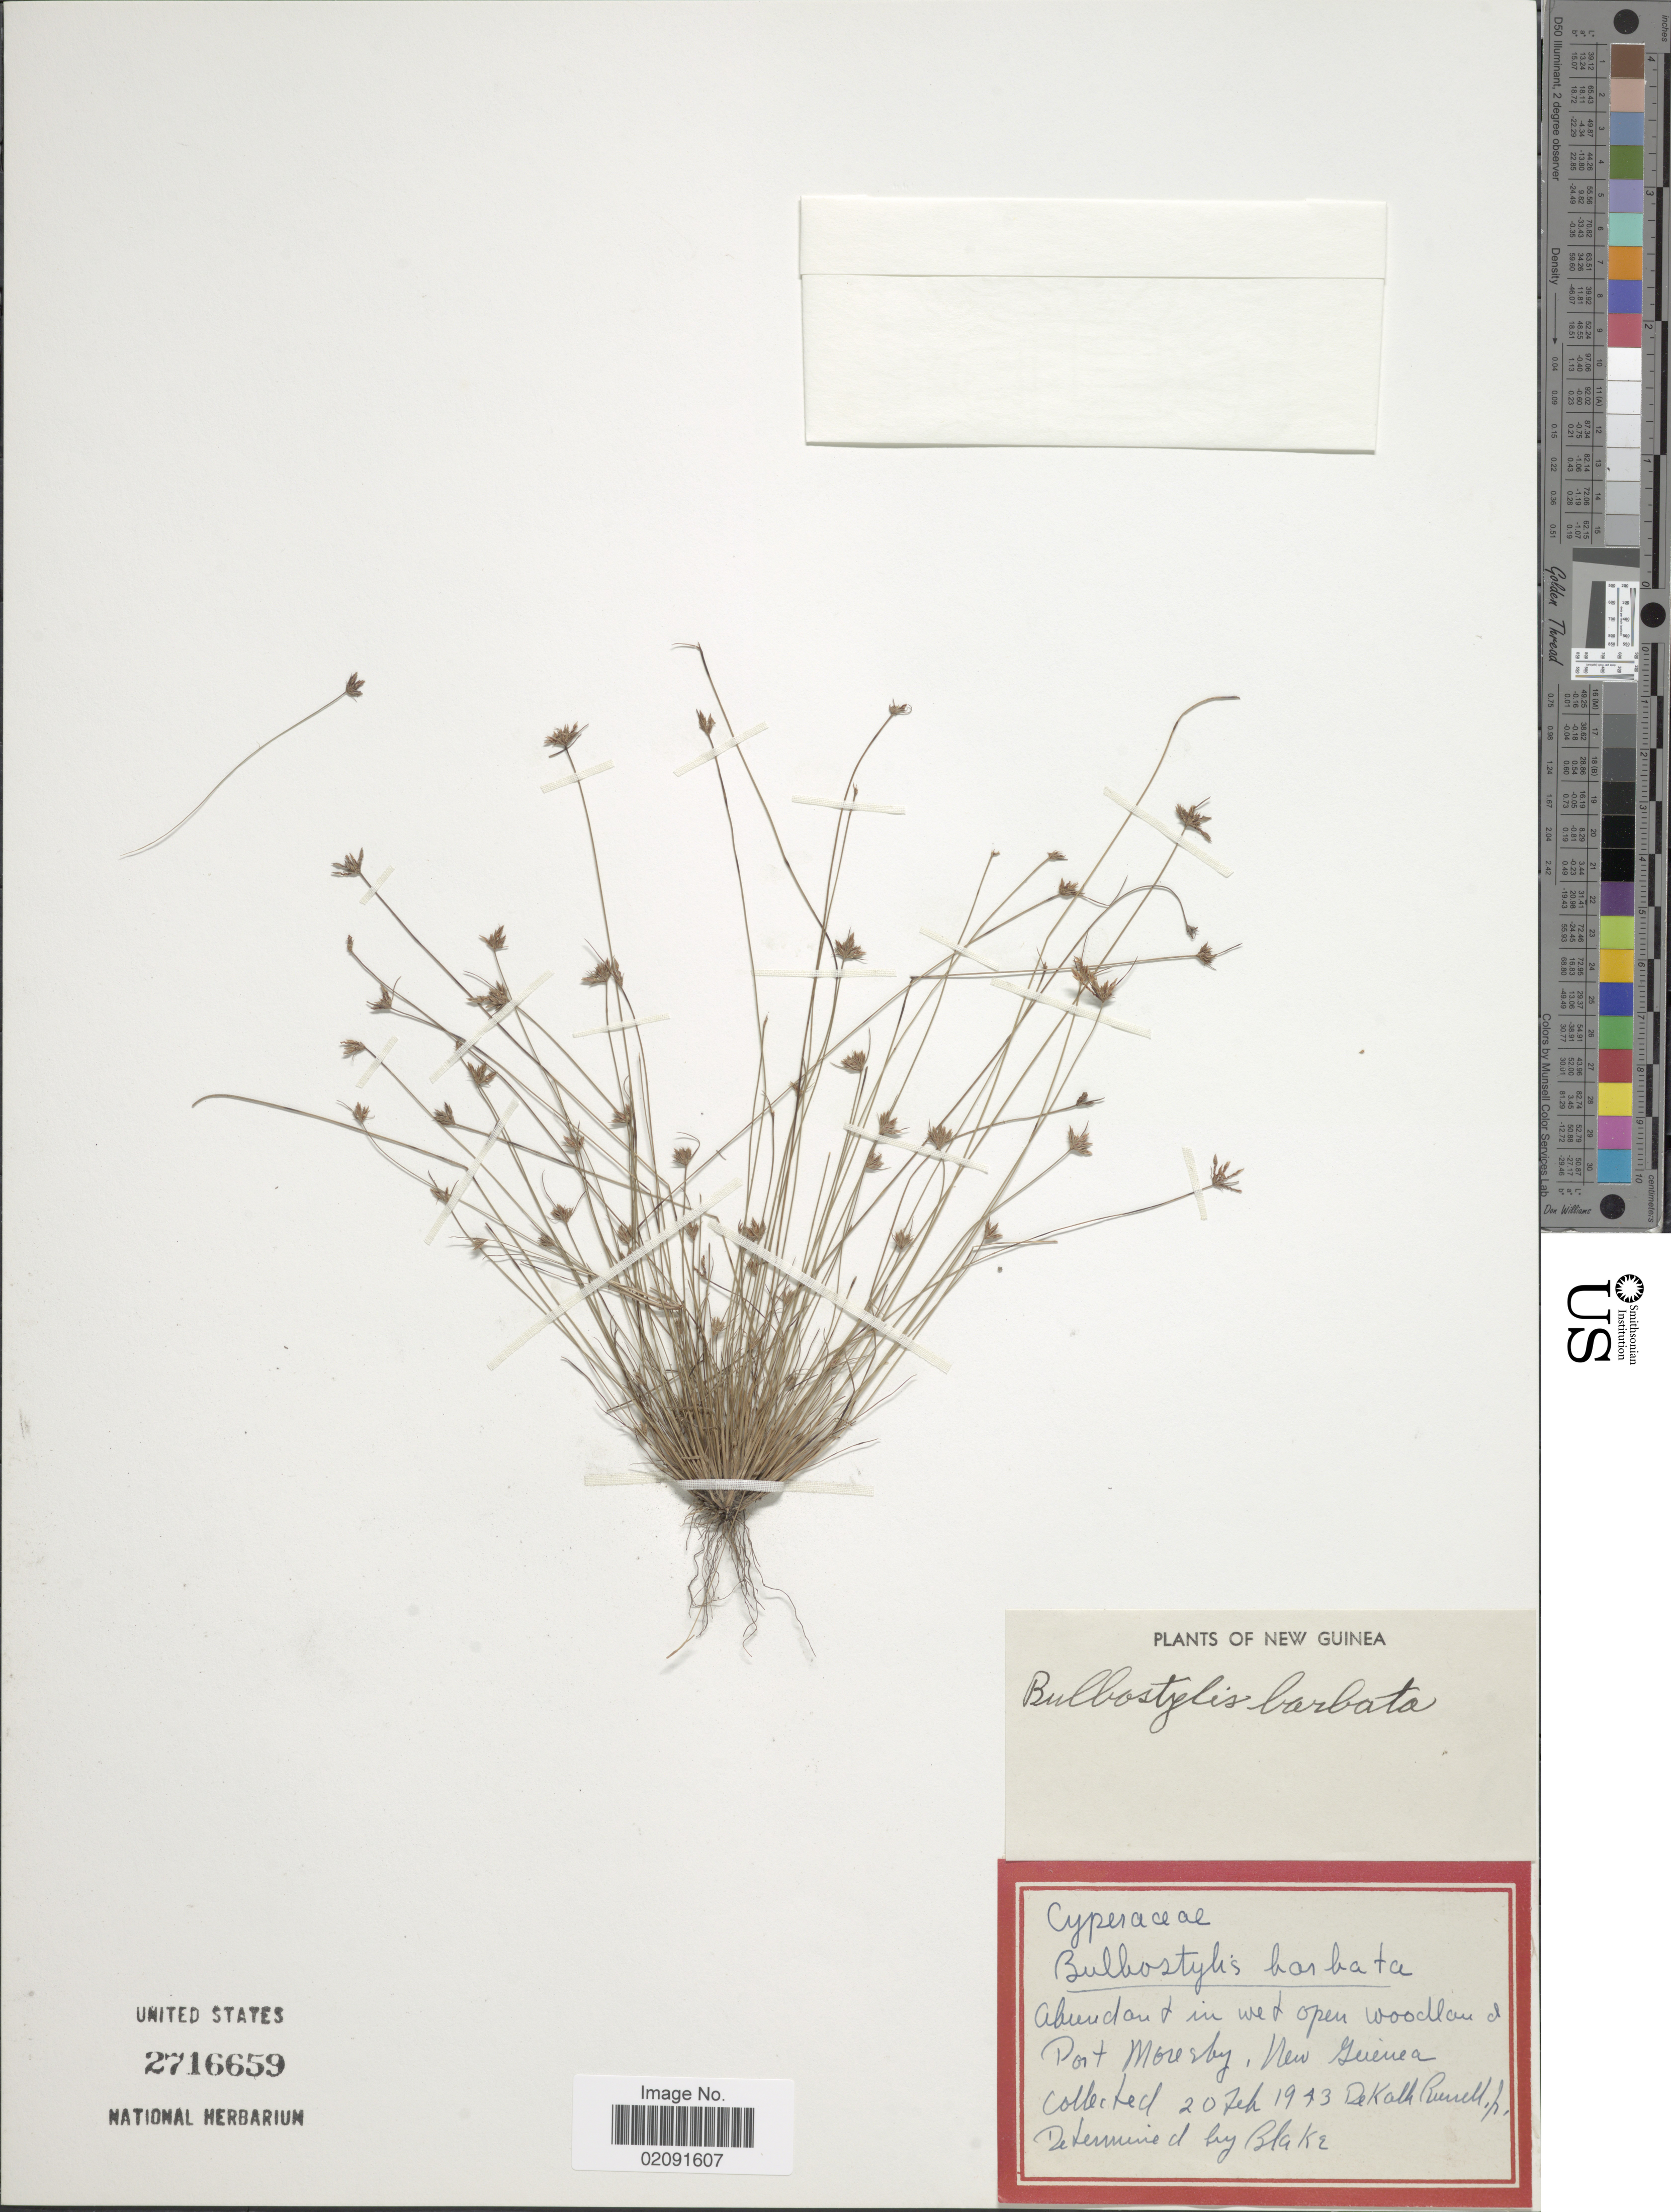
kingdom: Plantae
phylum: Tracheophyta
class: Liliopsida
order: Poales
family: Cyperaceae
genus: Bulbostylis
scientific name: Bulbostylis barbata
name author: (Rottb.) C.B. Clarke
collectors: D. K. Russell Jr.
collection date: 1943-02-20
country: Indonesia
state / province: Papua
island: New Guinea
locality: Port Moresby, New Guinea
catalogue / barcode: US 2716659